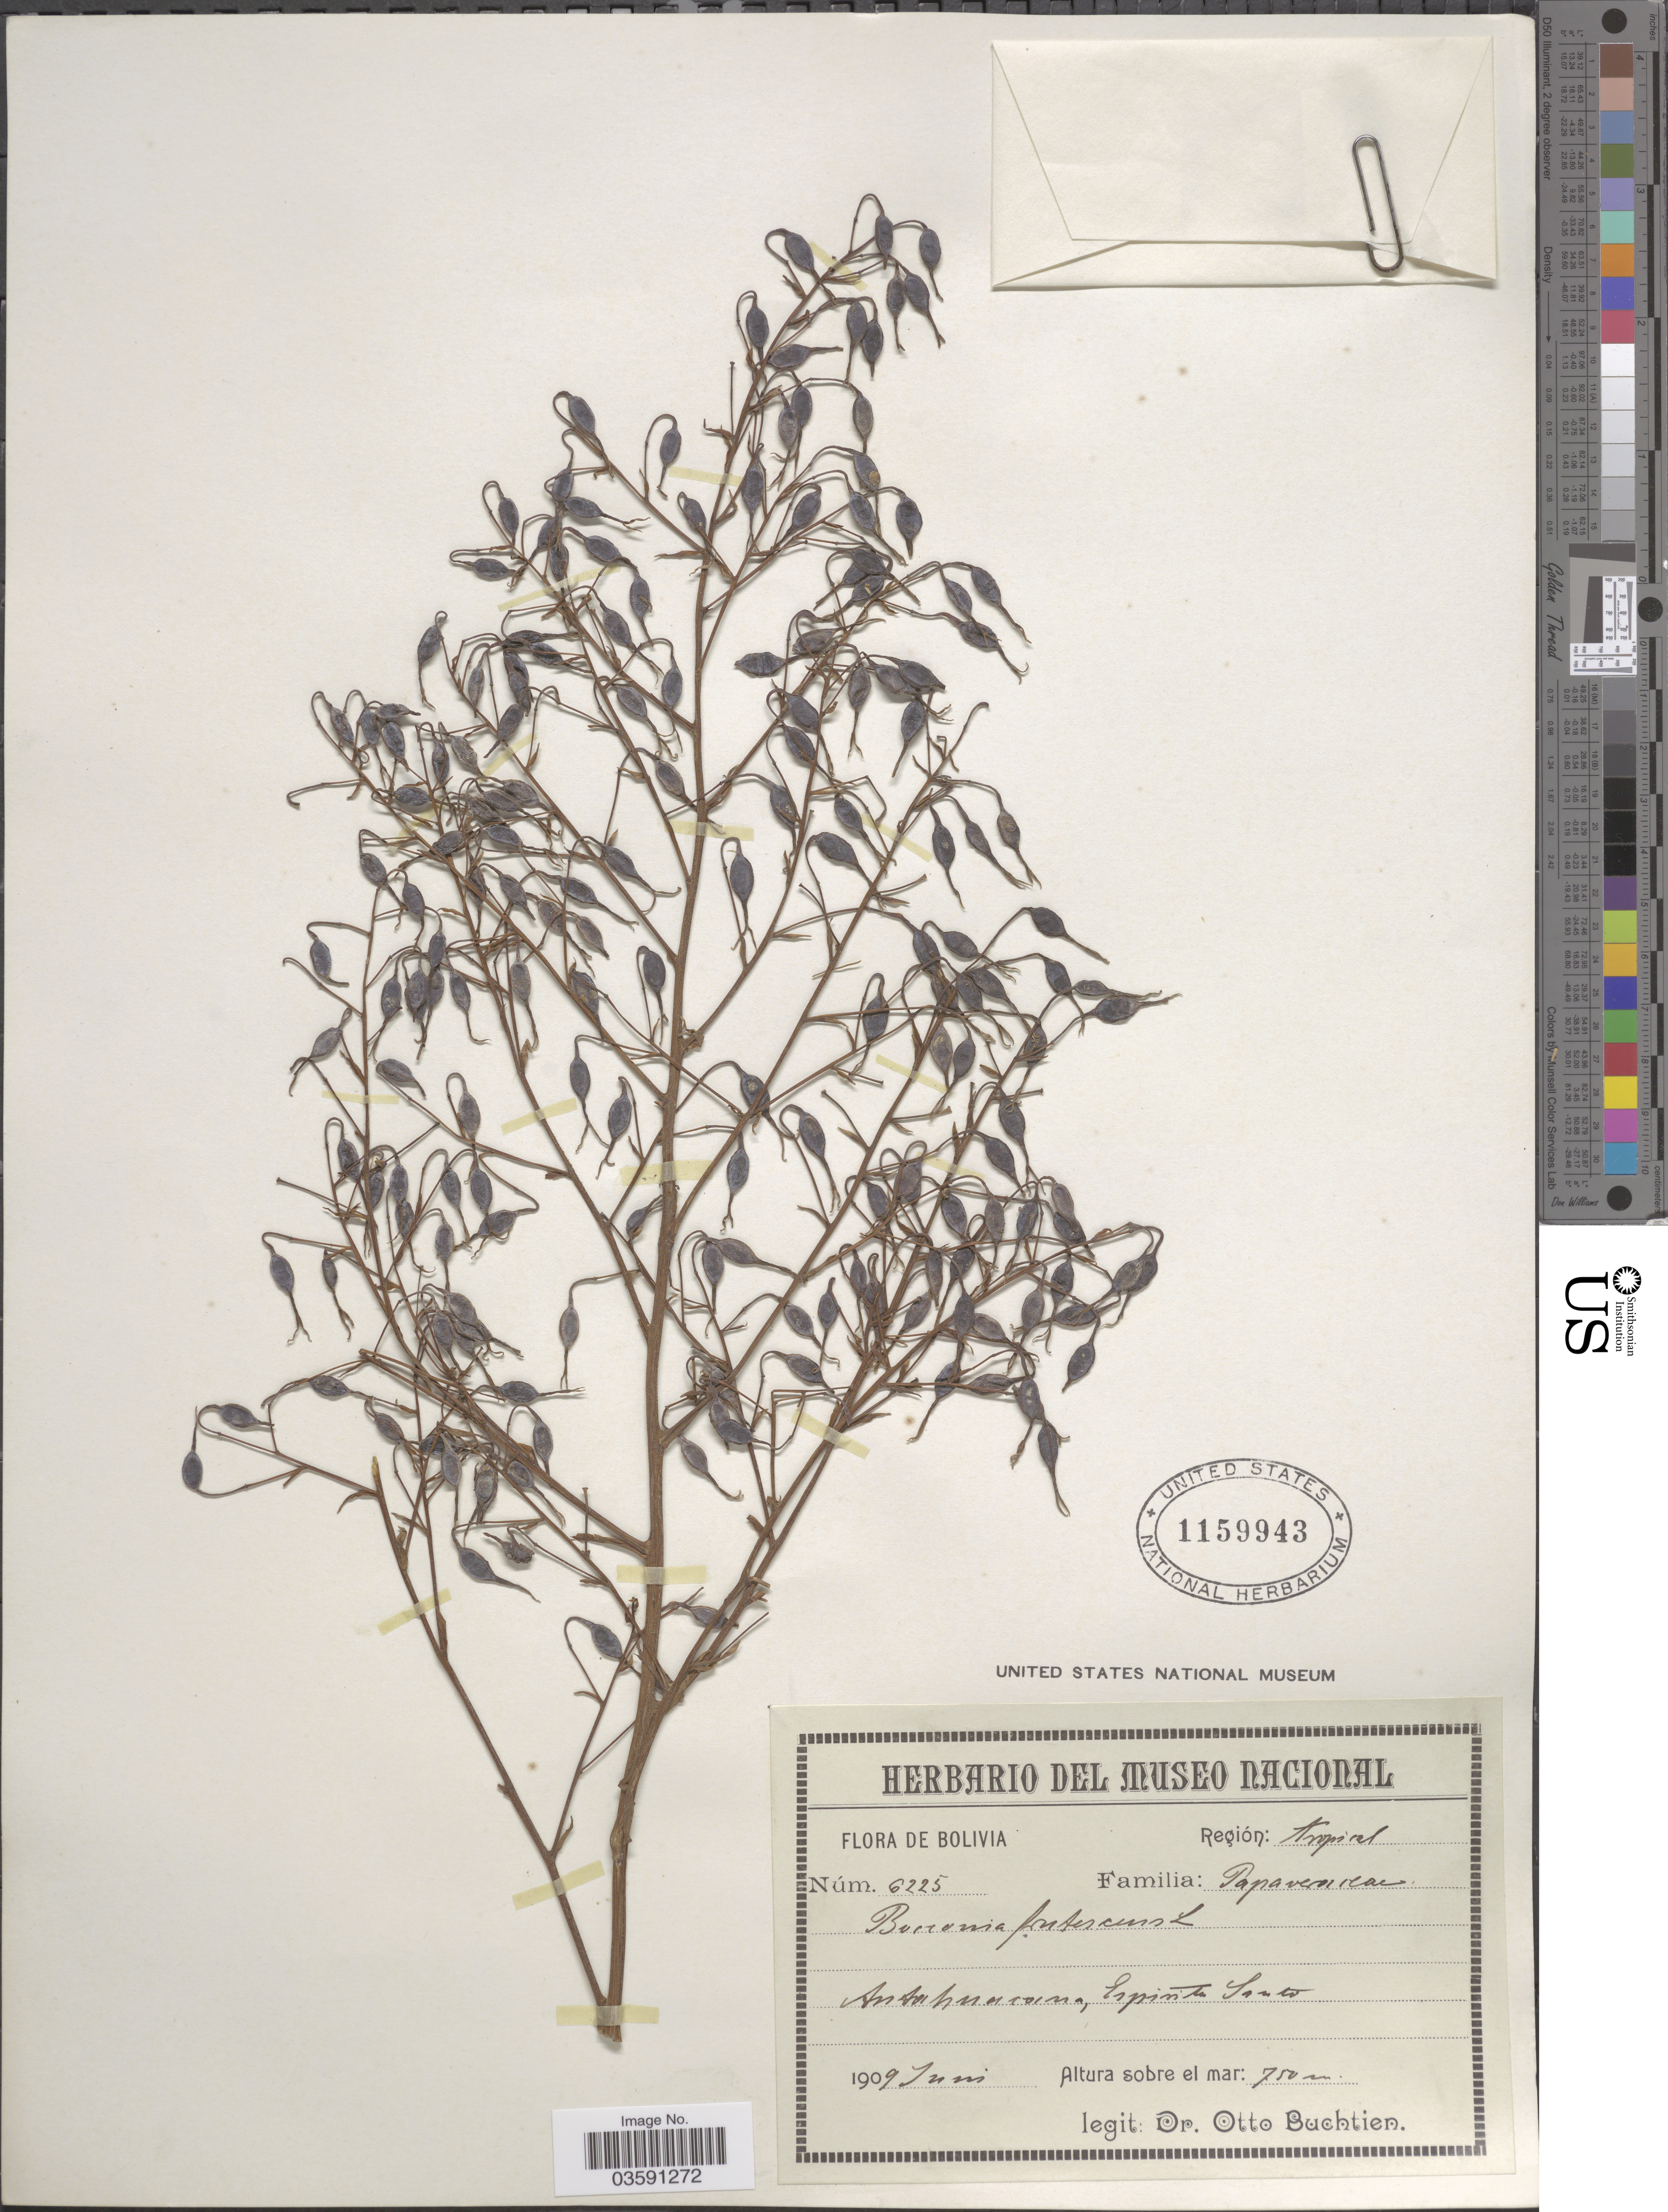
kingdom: Plantae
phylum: Tracheophyta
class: Magnoliopsida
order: Ranunculales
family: Papaveraceae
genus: Bocconia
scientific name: Bocconia integrifolia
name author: Bonpl.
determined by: Strong, Mark T., (BOT), Smithsonian Institution - National Museum of Natural History (UNITED STATES)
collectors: O. Buchtien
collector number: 6225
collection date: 1909-06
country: Bolivia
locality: Región: tropical. Antahuacana, Espiritu Santo.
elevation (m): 750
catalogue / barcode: US 1159943